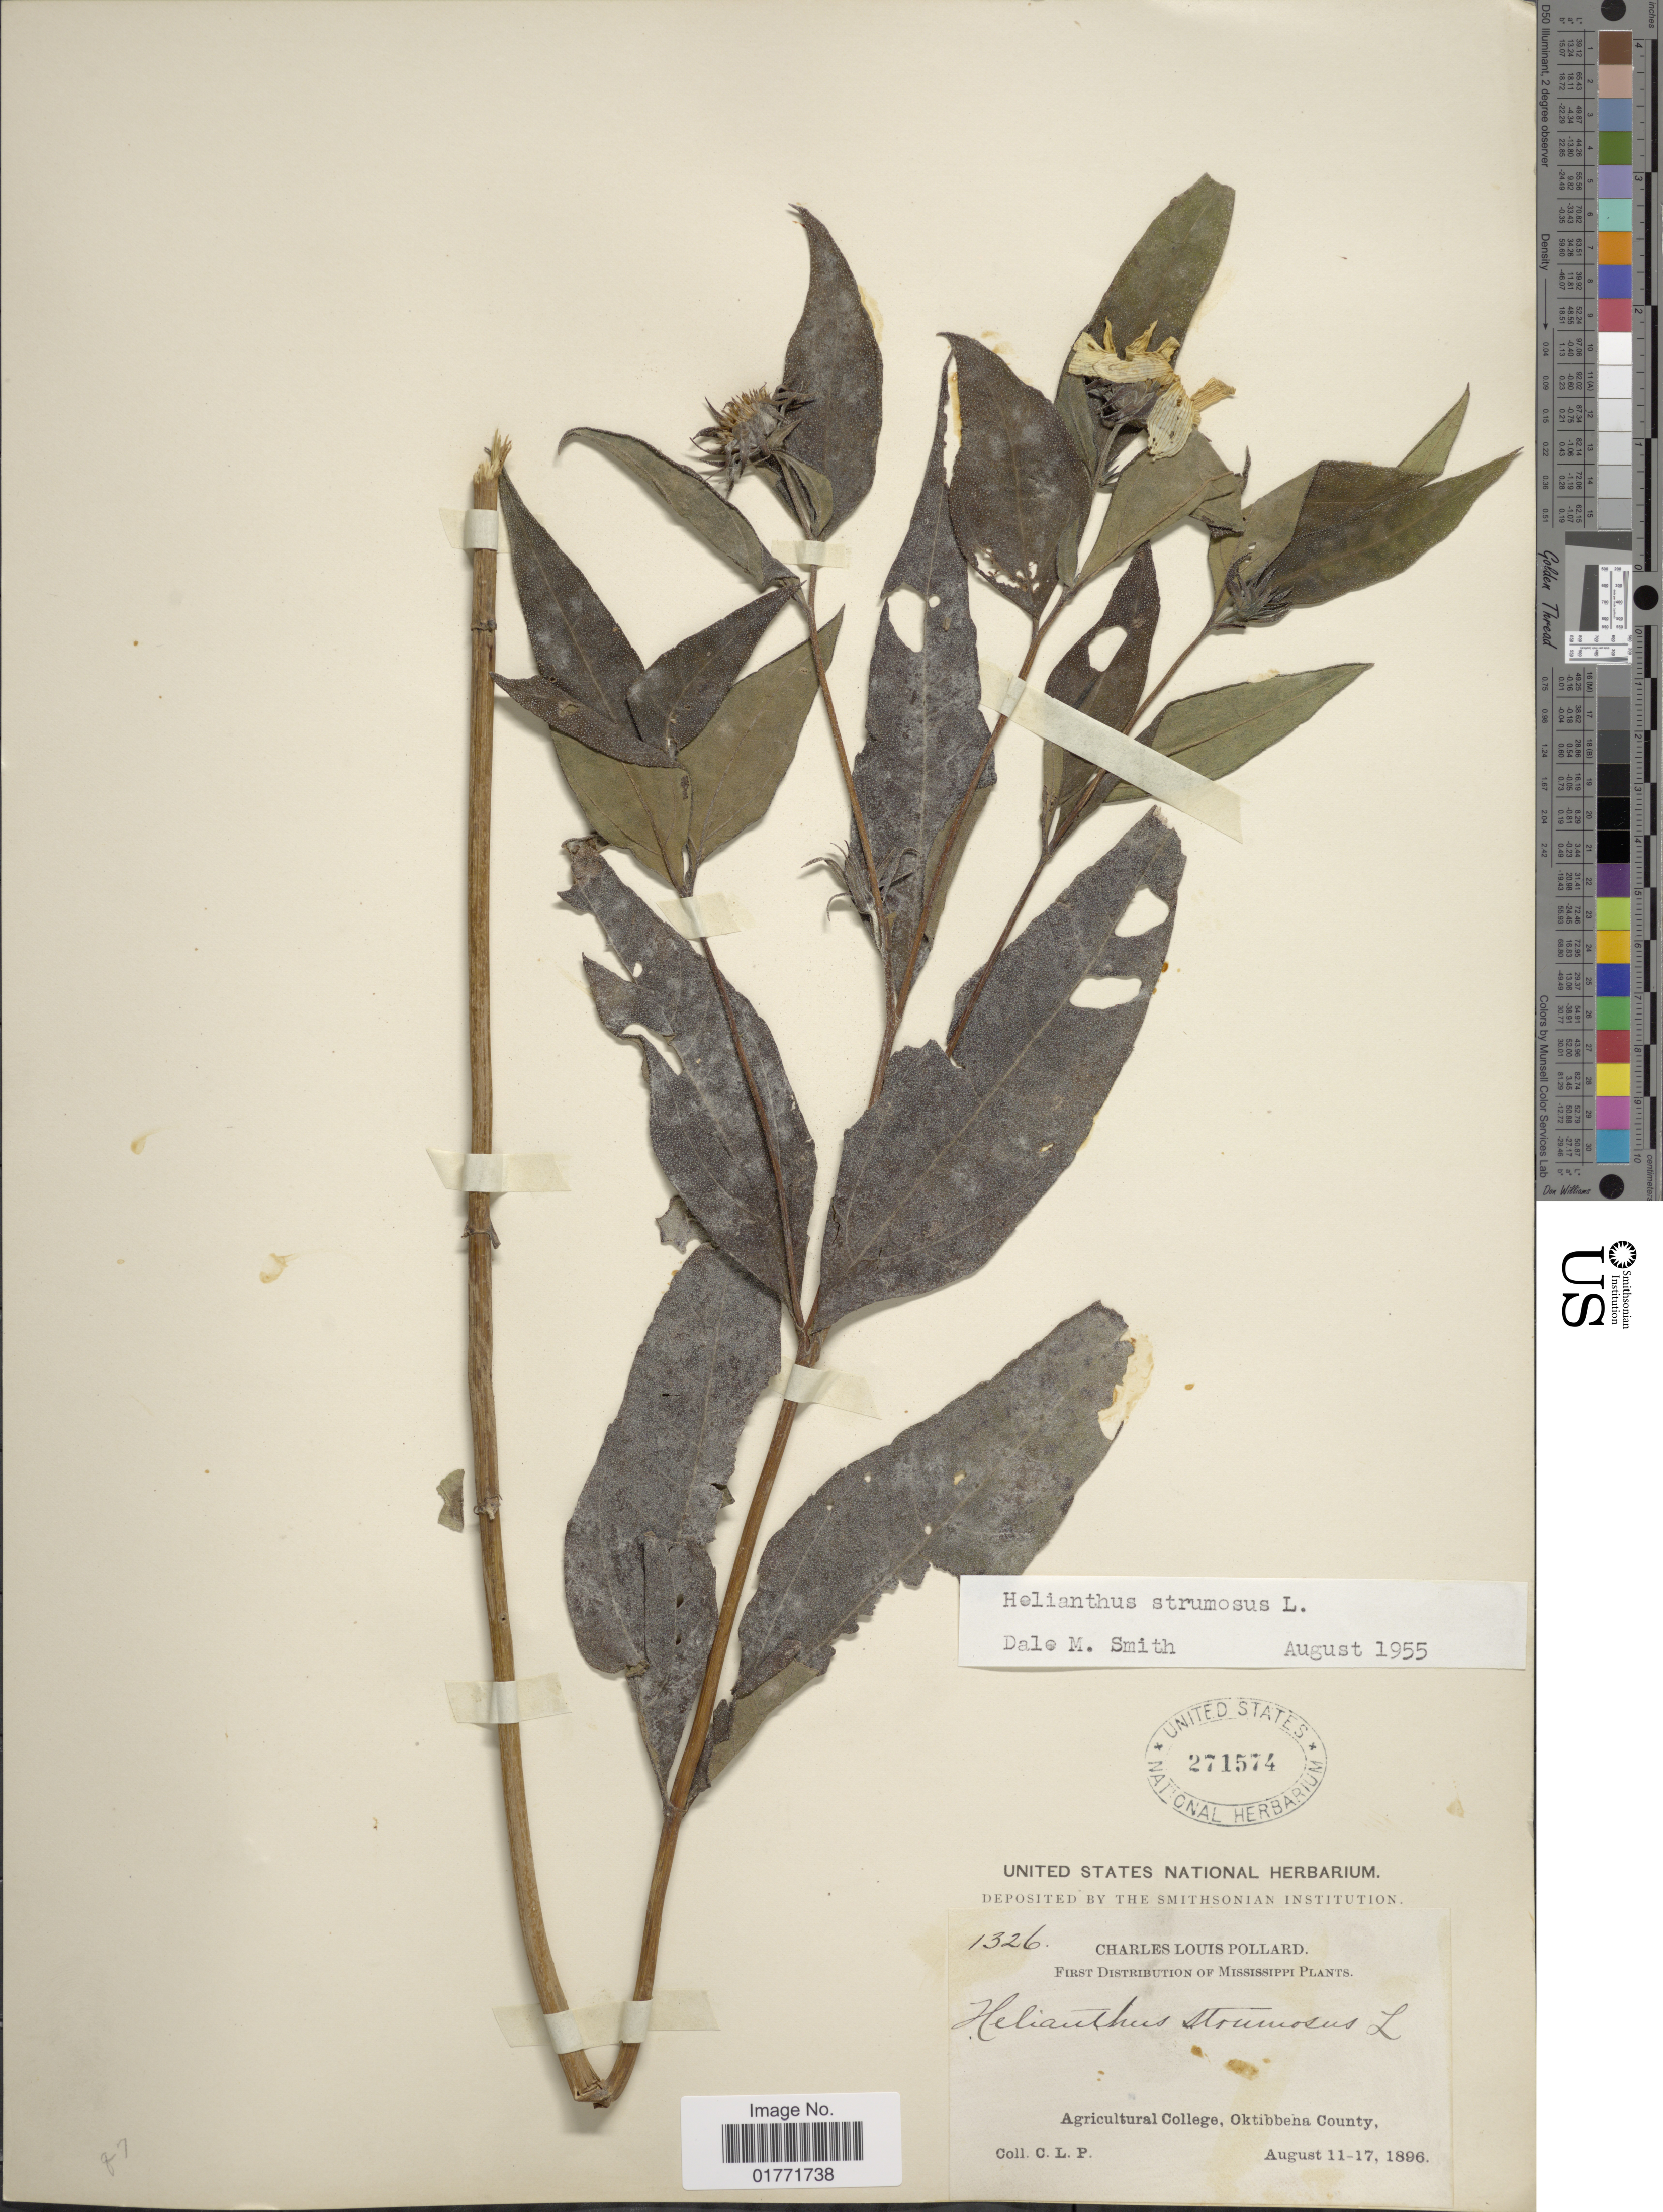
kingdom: Plantae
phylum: Tracheophyta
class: Magnoliopsida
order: Asterales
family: Asteraceae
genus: Helianthus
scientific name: Helianthus strumosus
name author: L.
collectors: C. L. Pollard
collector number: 1326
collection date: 1896-08-11/1896-08-17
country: United States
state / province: Mississippi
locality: Agricultural College, Oktibbena County.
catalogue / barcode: US 271574